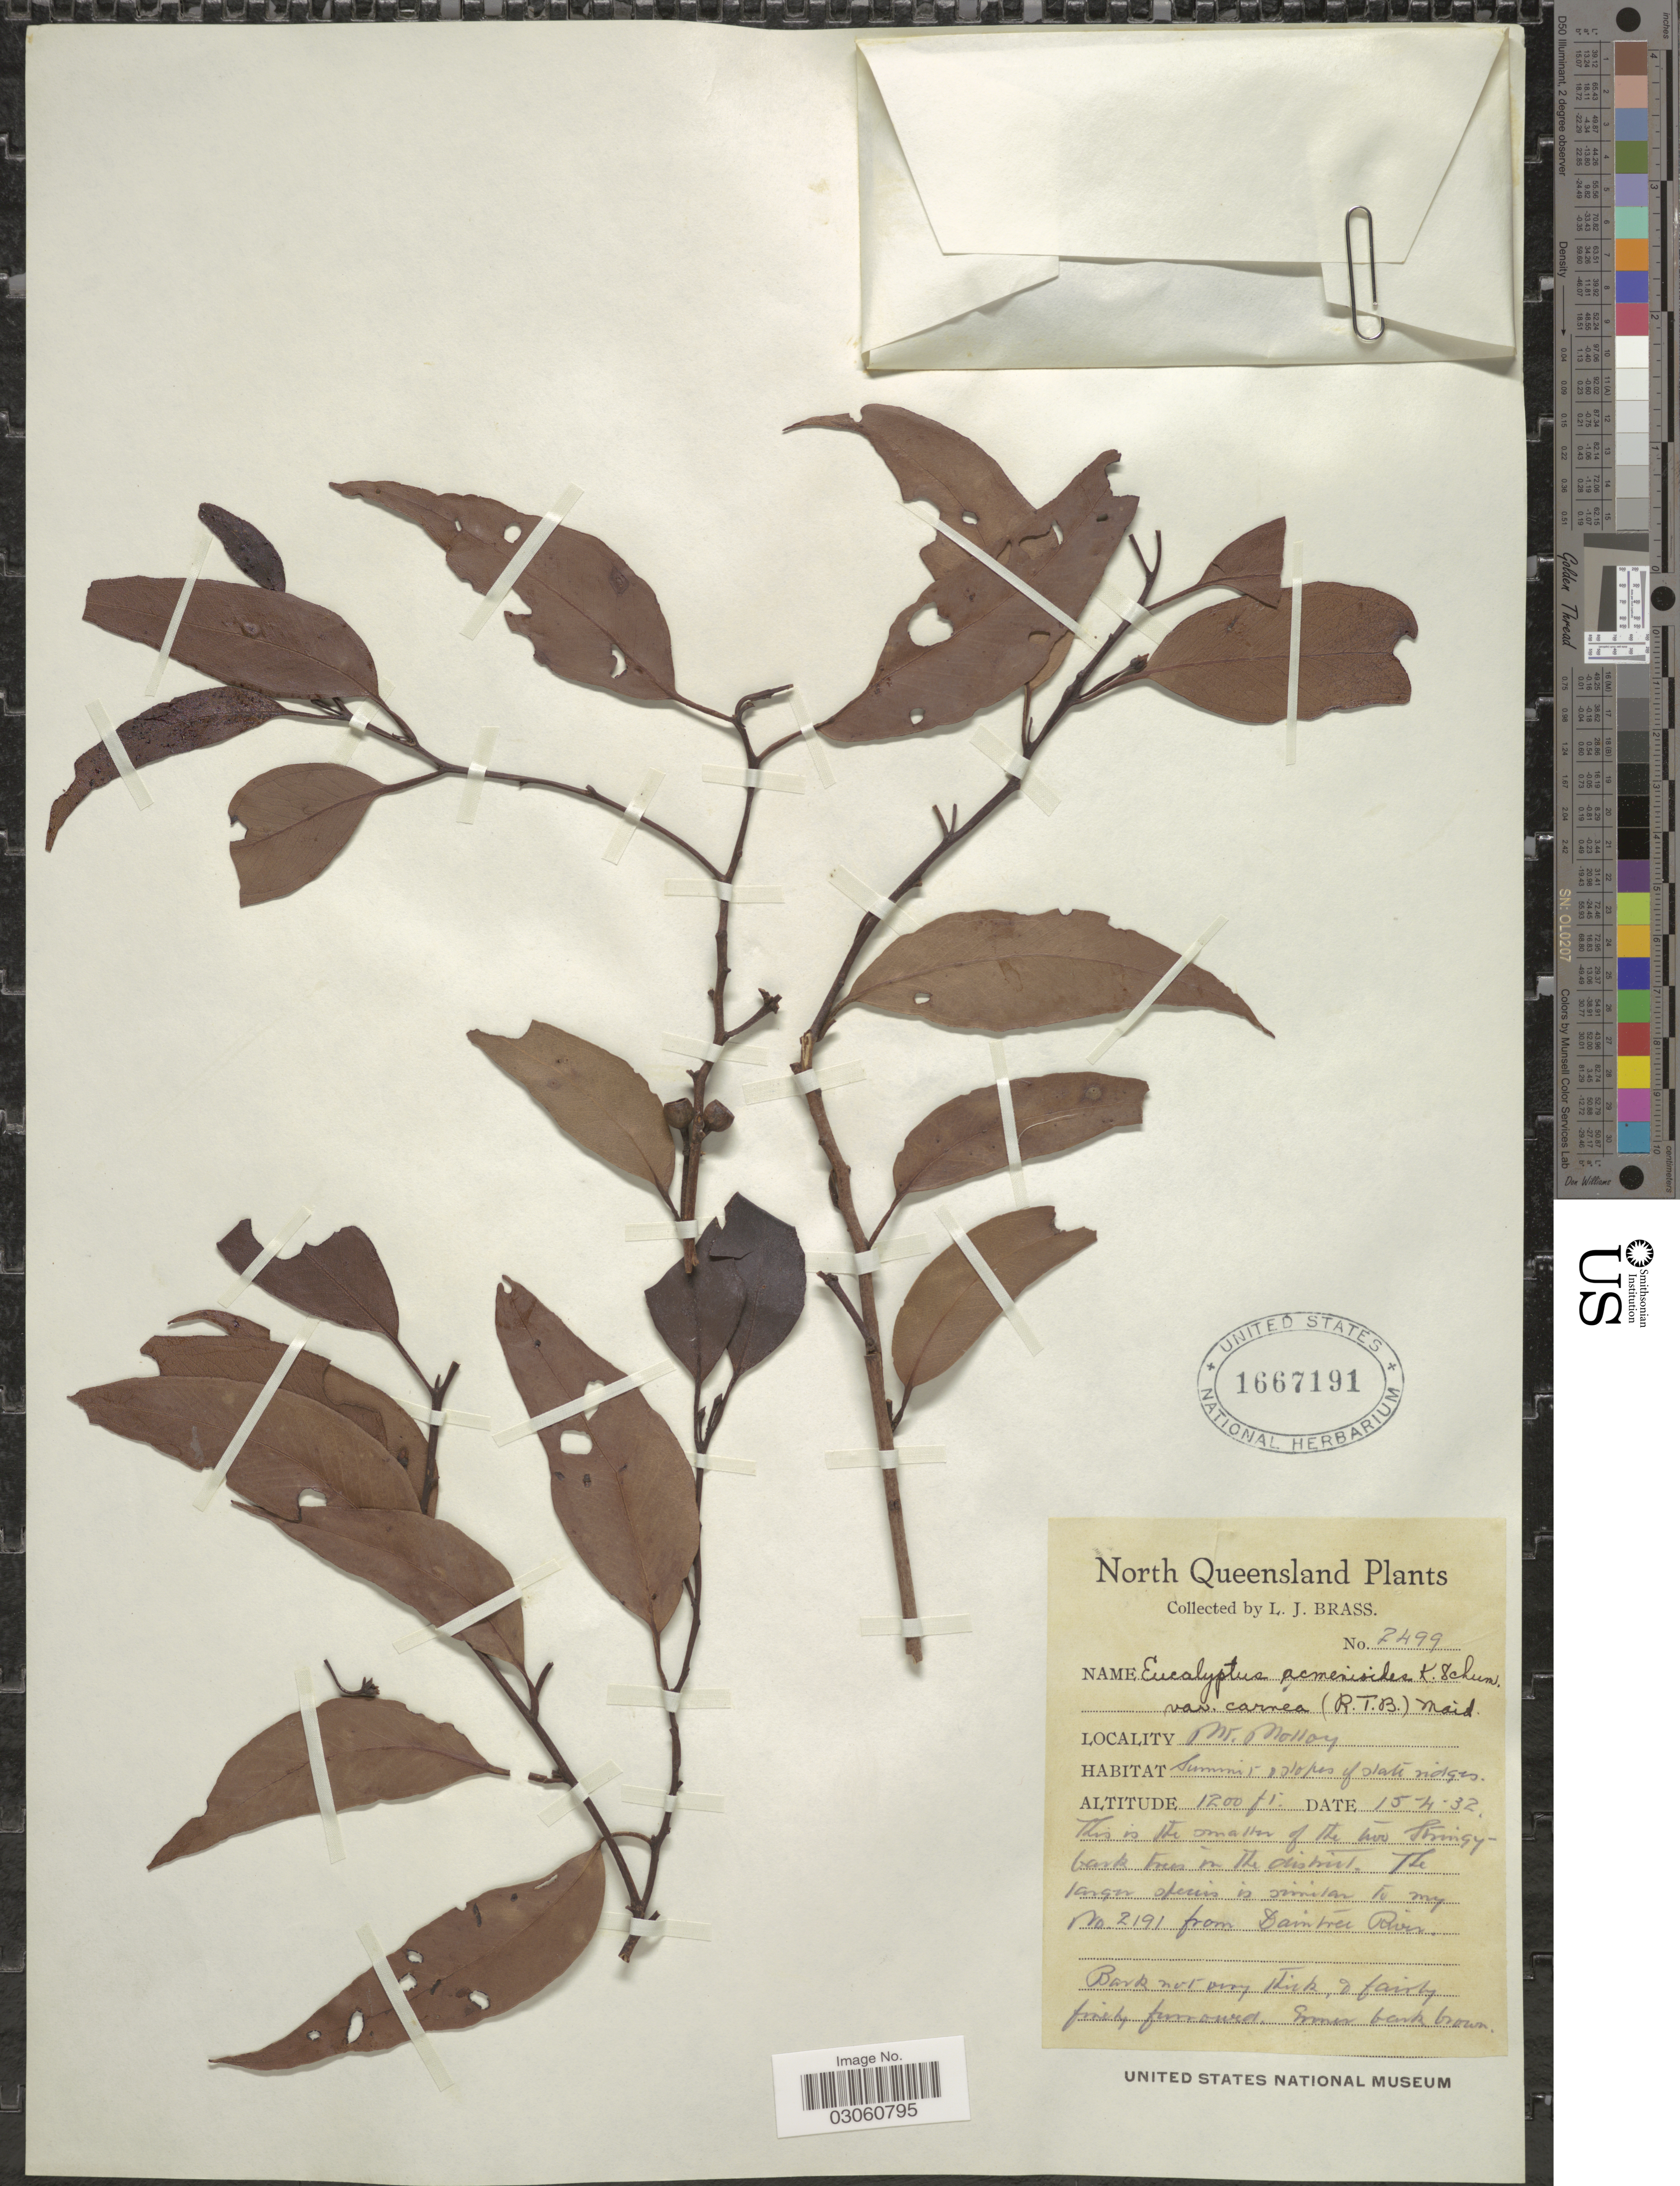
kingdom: Plantae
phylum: Tracheophyta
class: Magnoliopsida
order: Myrtales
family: Myrtaceae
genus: Eucalyptus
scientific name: Eucalyptus acmenoides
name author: S. Schauer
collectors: L. J. Brass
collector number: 2499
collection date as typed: Transcribed d/m/y: 15/4/32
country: Australia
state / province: Queensland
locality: North Queensland, Mt. Molloy, summit, slopes of state ridges.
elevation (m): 366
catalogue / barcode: US 1667191